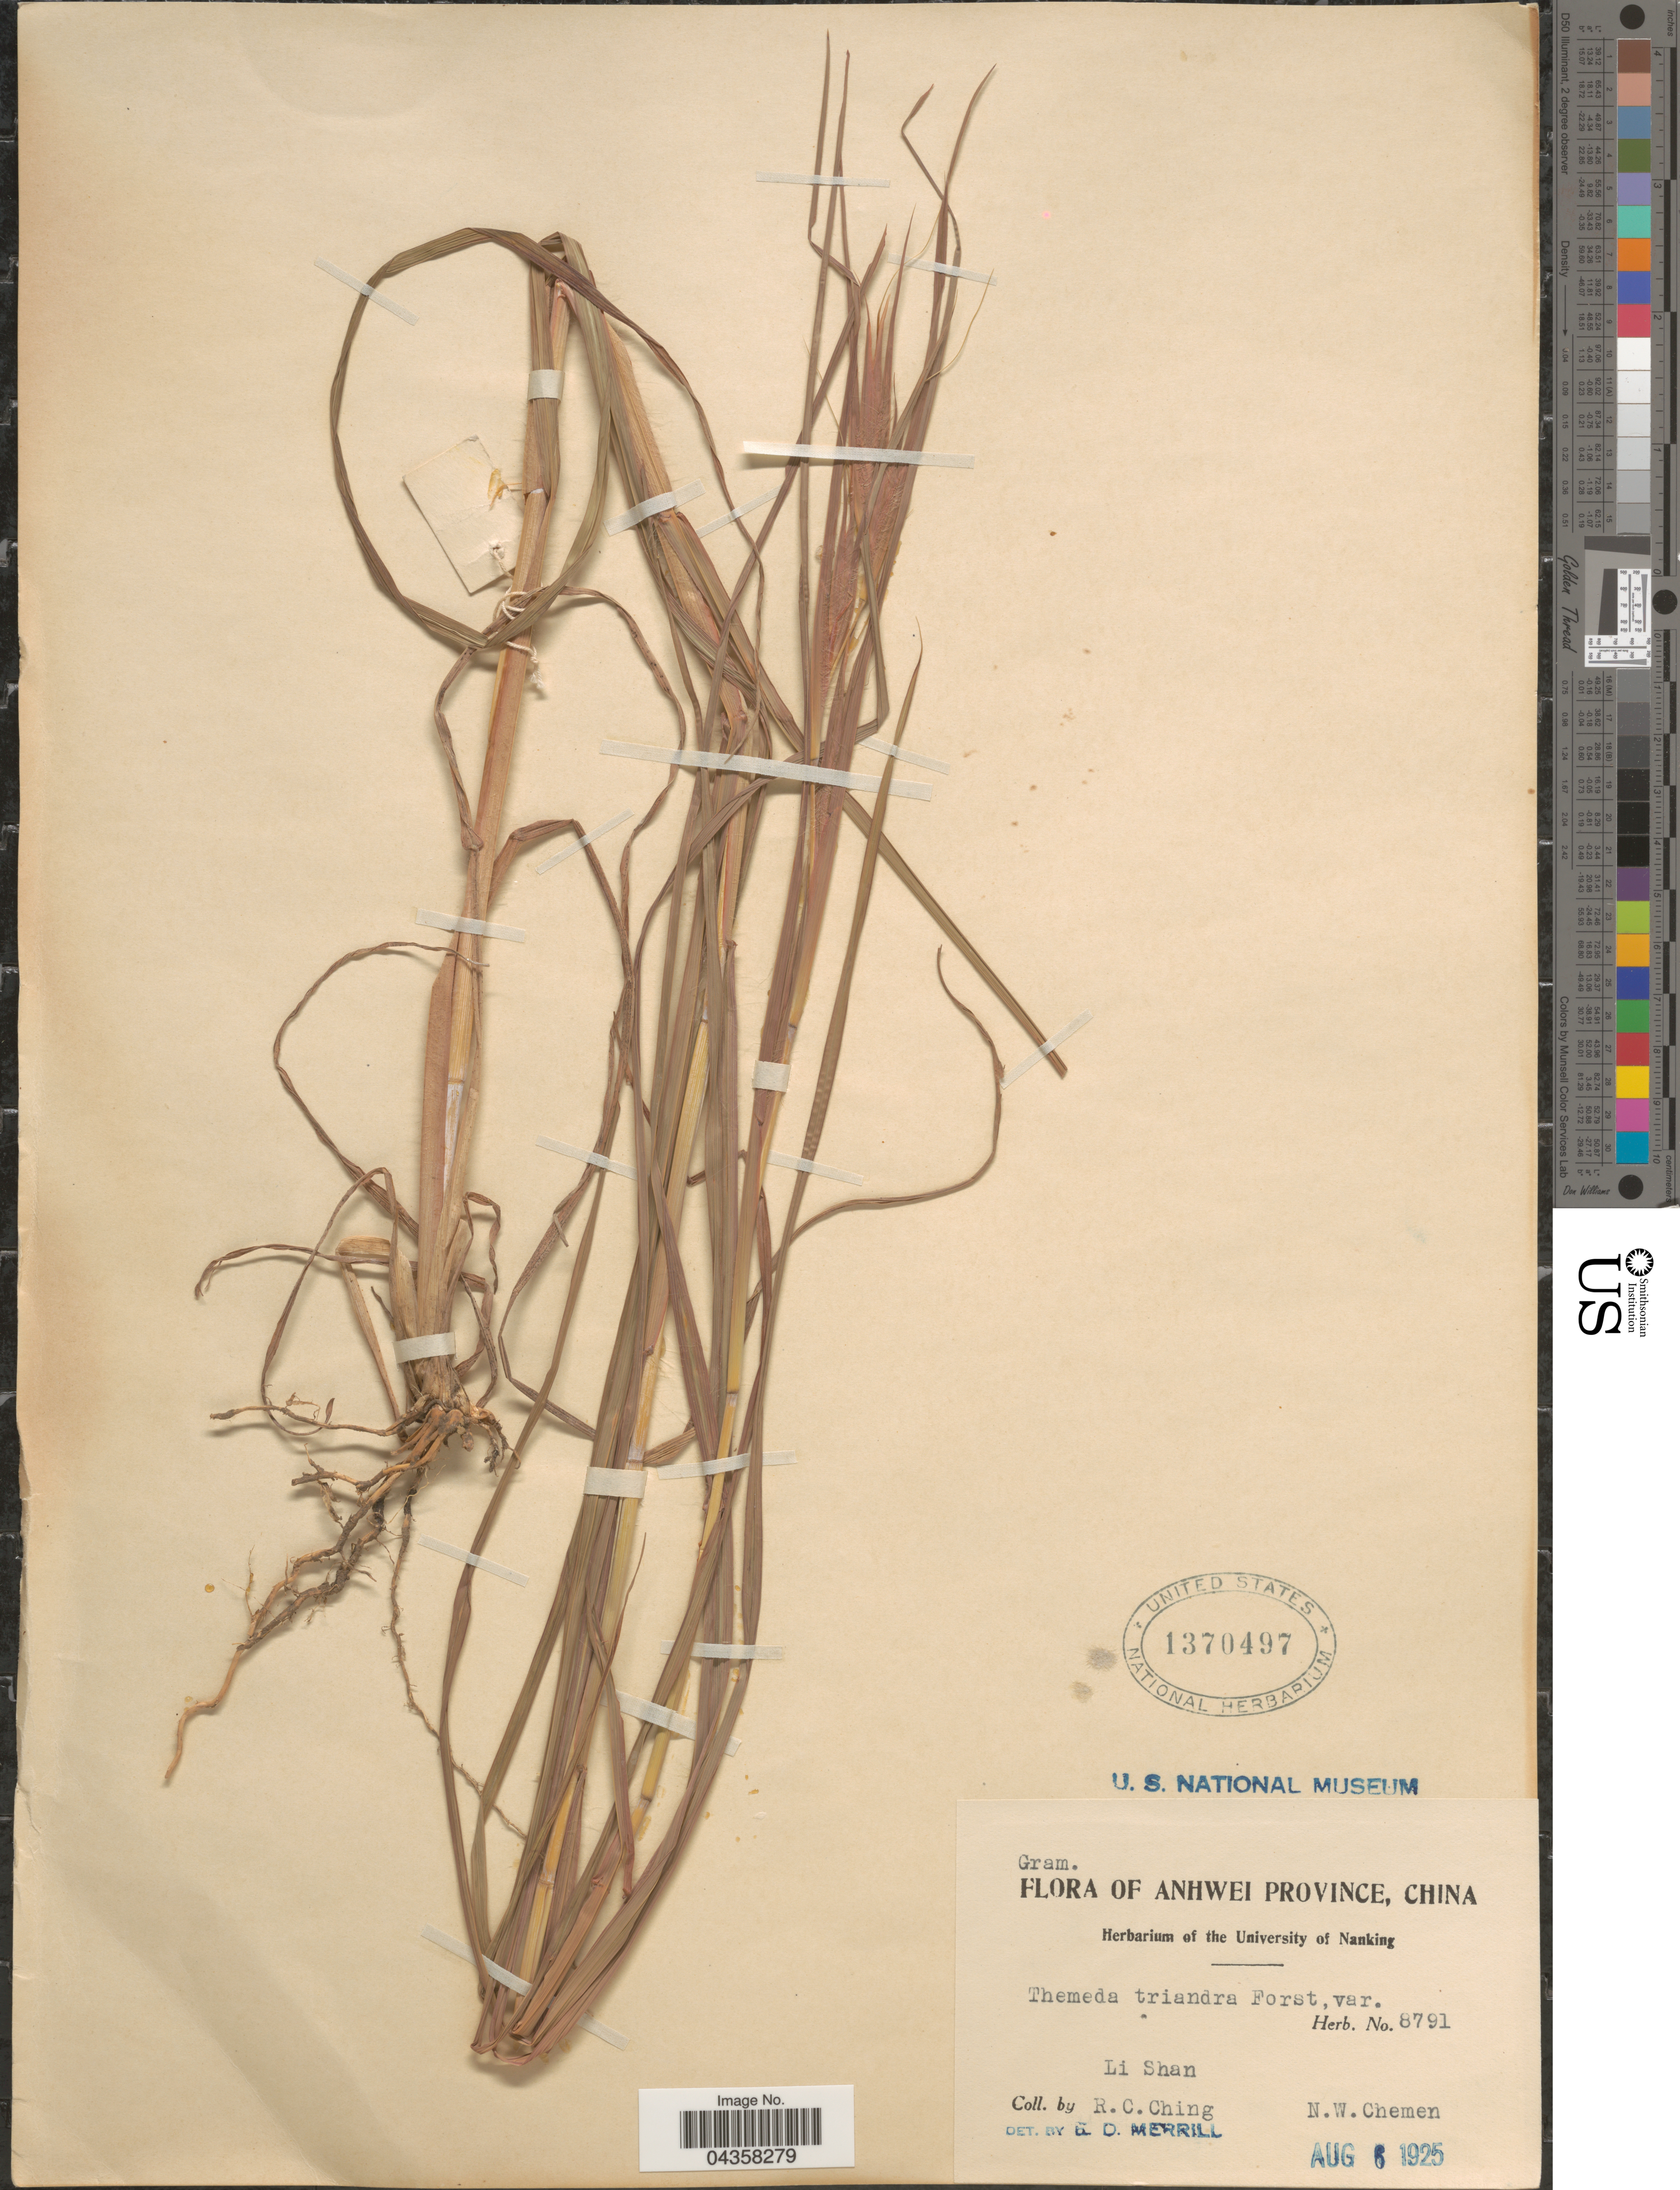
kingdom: Plantae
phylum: Tracheophyta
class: Liliopsida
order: Poales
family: Poaceae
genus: Themeda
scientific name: Themeda triandra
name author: Forssk.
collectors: R. C. Ching & N. Chemen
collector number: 8791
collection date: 1925-08-06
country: China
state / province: Anhui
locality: Anhwei Province. Li Shan.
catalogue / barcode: US 1370497